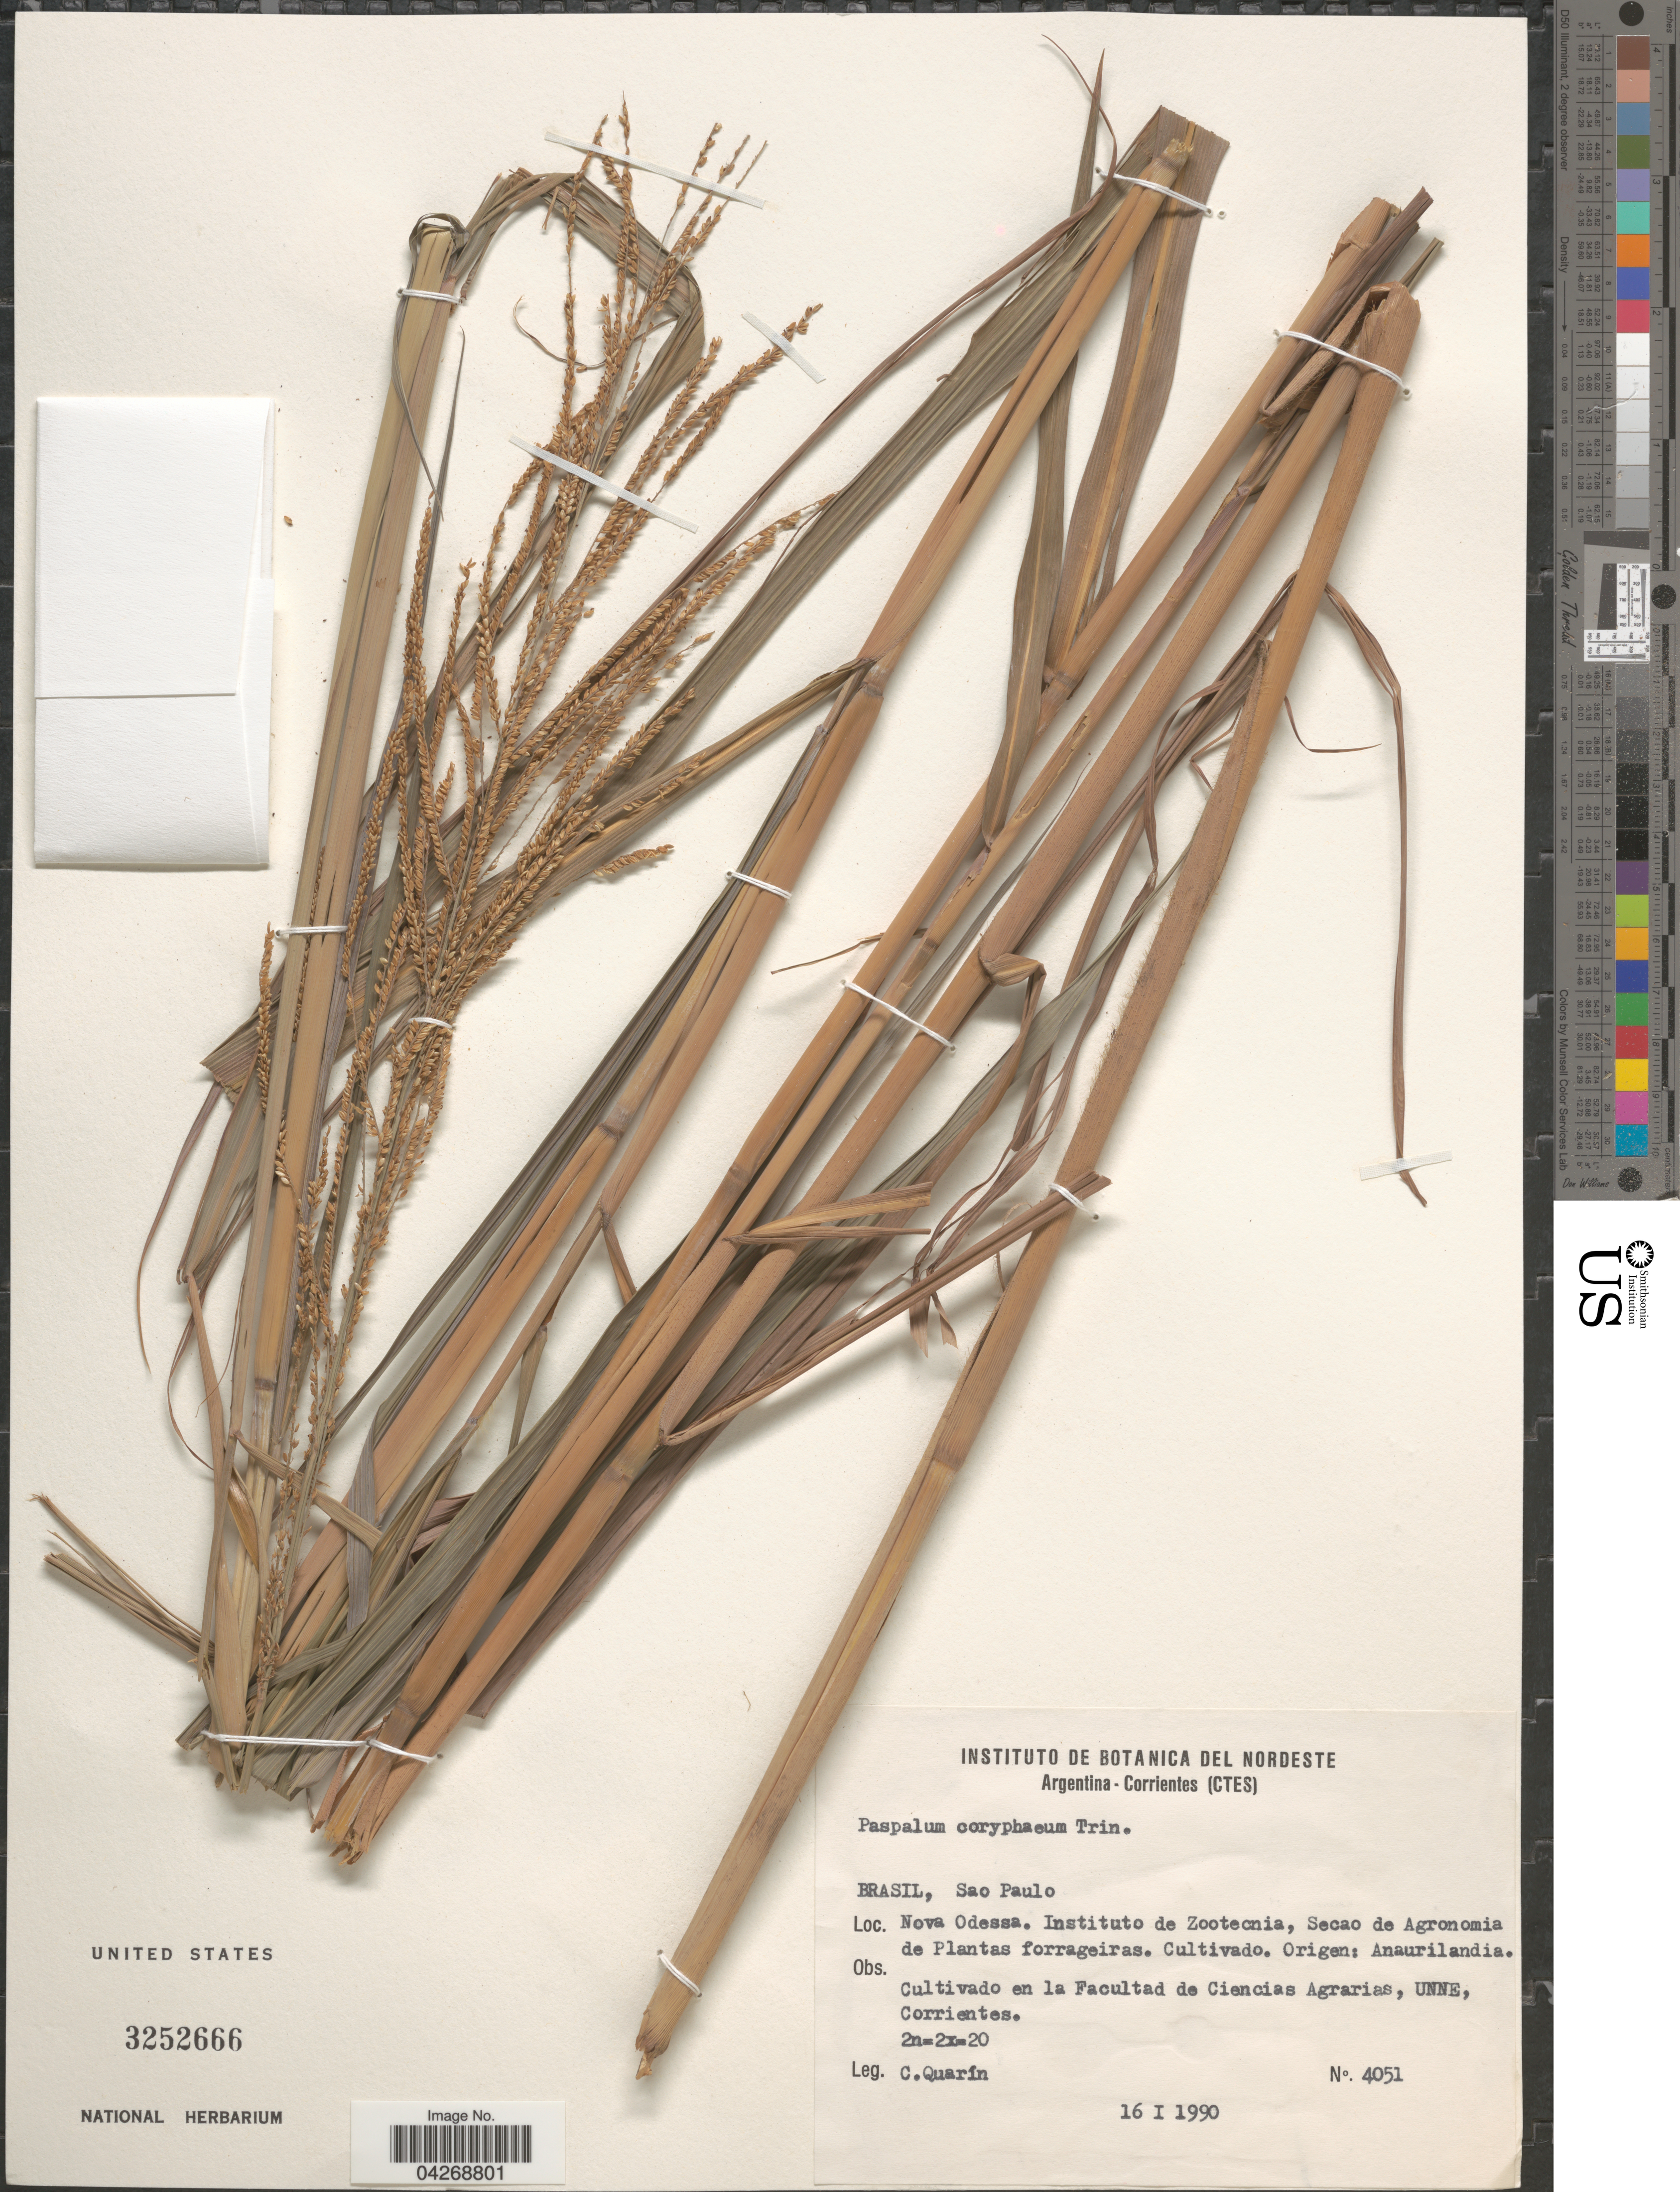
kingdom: Plantae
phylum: Tracheophyta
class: Liliopsida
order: Poales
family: Poaceae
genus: Paspalum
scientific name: Paspalum coryphaeum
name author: Trin.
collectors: C. Quarín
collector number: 4051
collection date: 1990-01-16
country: Argentina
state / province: Corrientes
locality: Cultivado en la Facultad de Ciencias Agrarias, UNNE, Corrientes.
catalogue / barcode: US 3252666